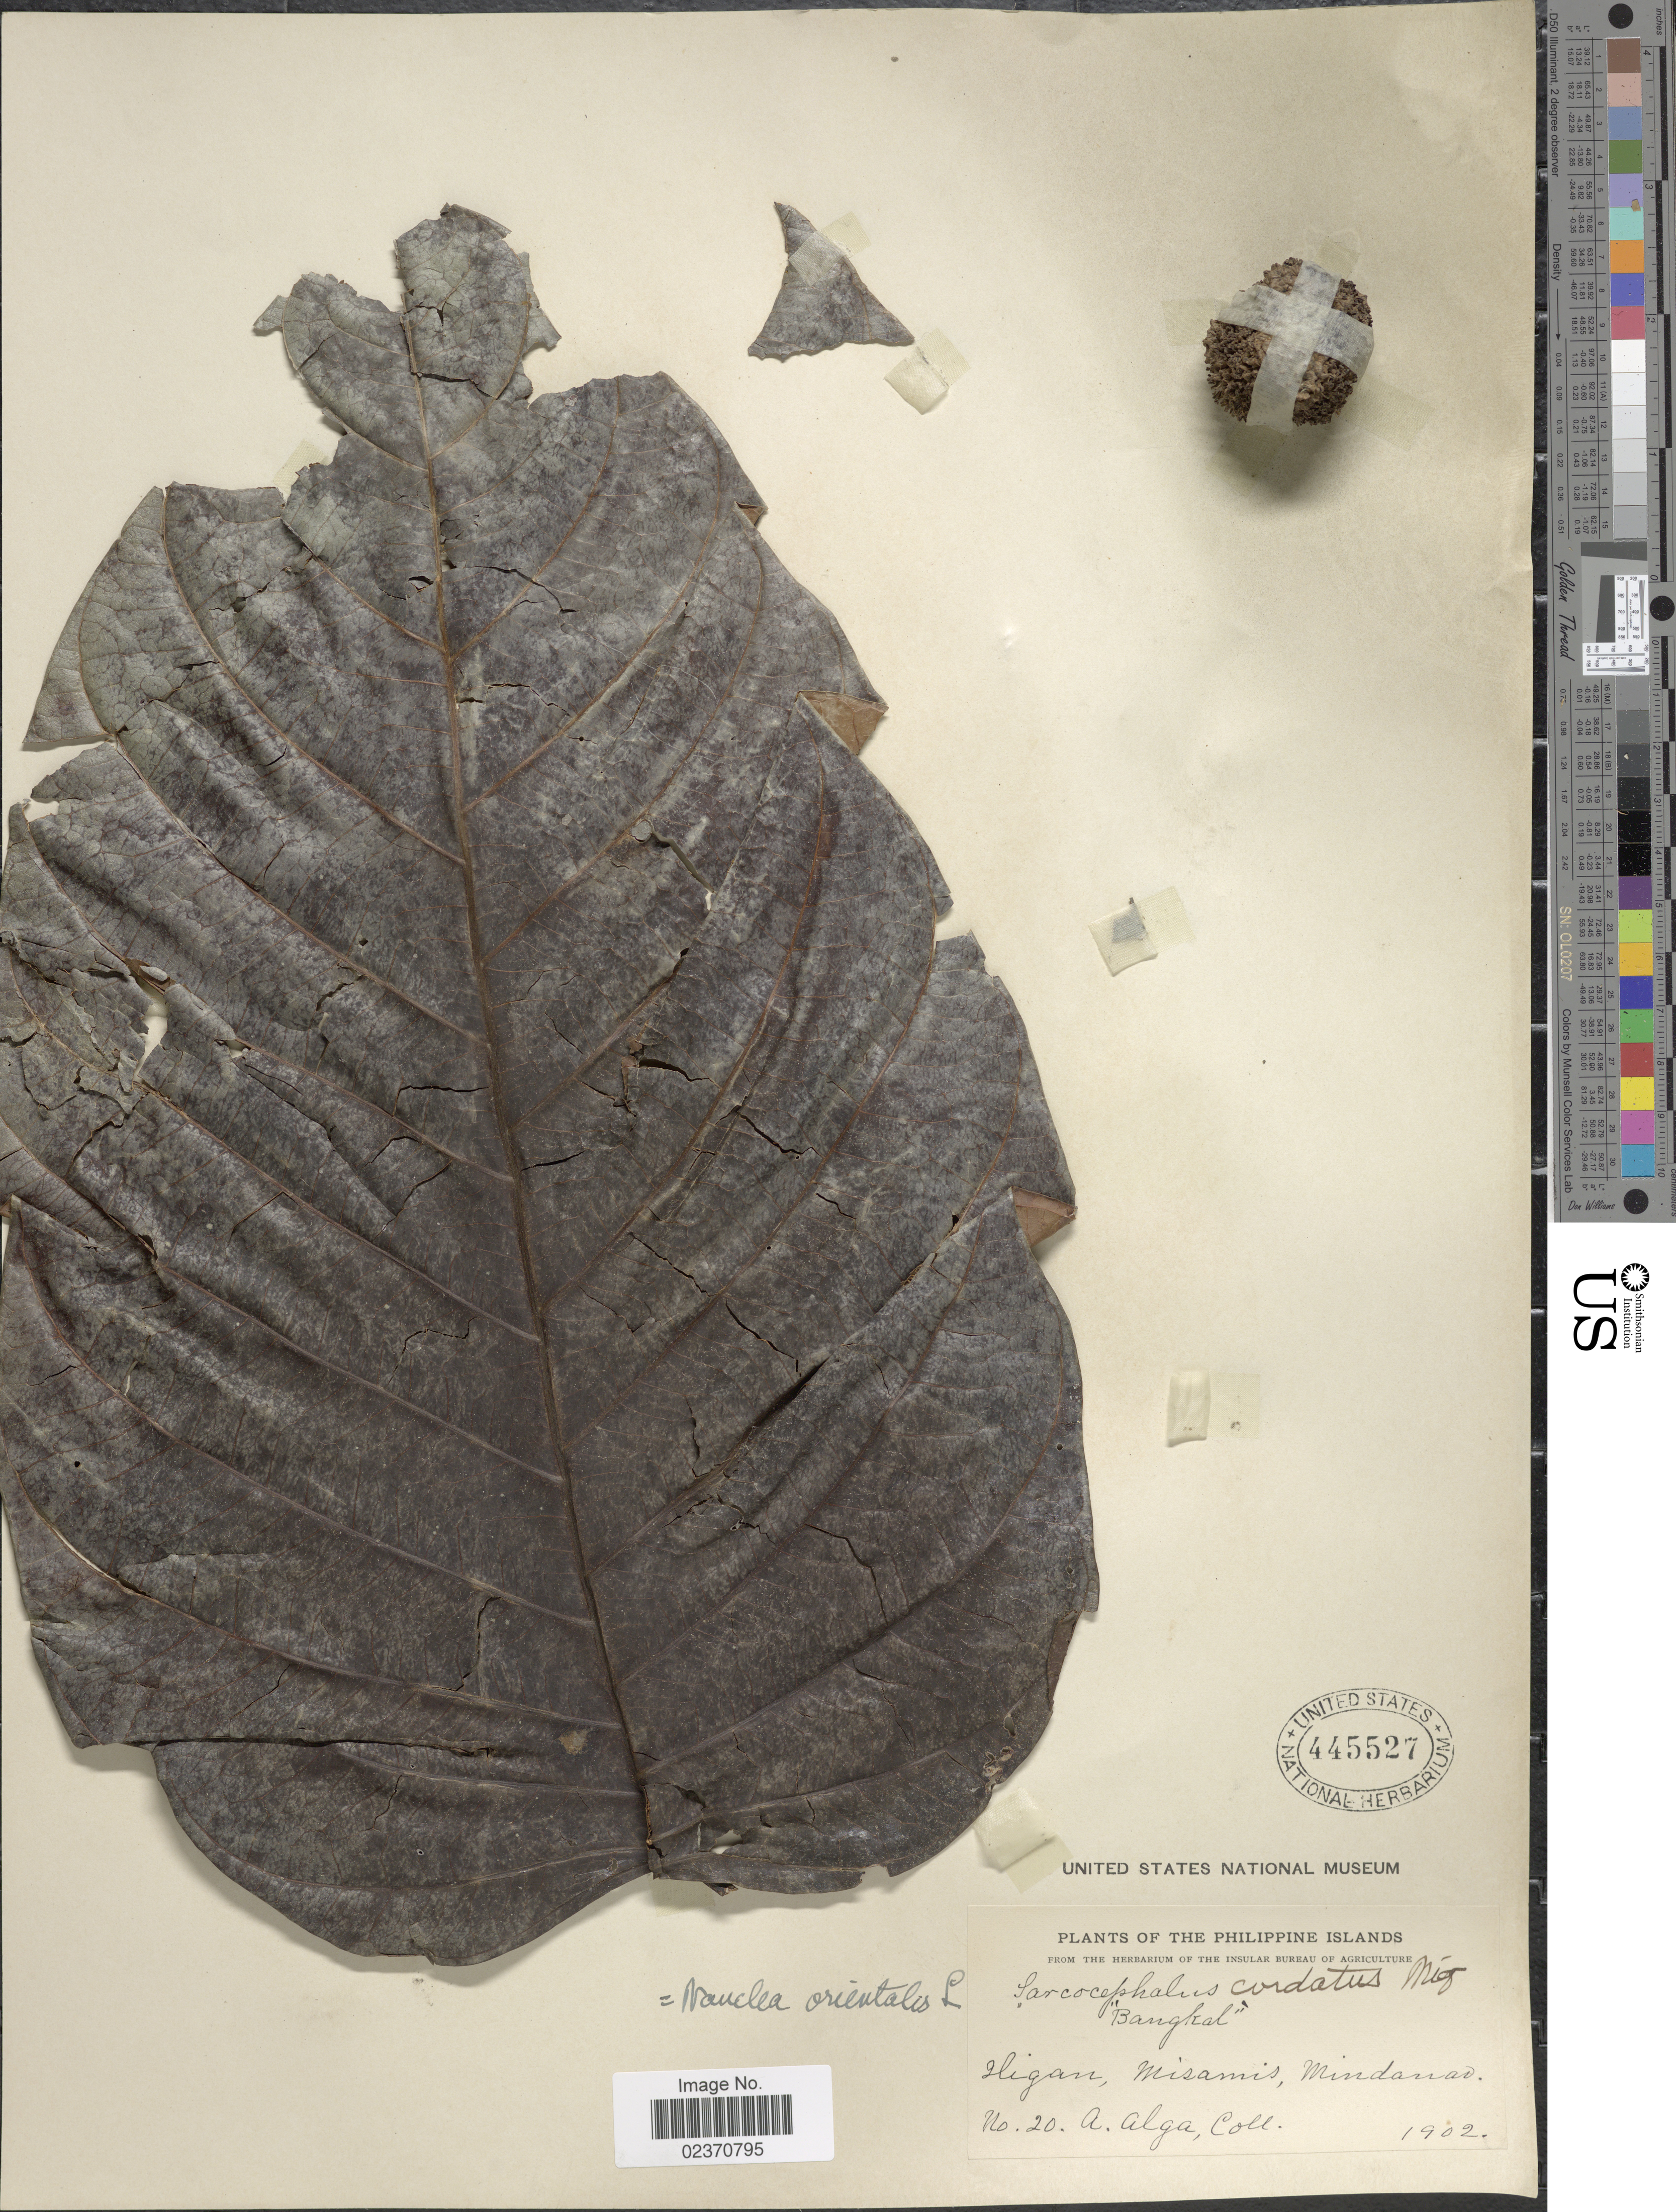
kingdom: Plantae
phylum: Tracheophyta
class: Magnoliopsida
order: Gentianales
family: Rubiaceae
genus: Nauclea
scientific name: Nauclea orientalis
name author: (L.) L.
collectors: A. Alga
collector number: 20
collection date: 1902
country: Philippines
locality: The Philippine Islands, Iligan, Misamis, Mindanao.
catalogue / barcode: US 445527